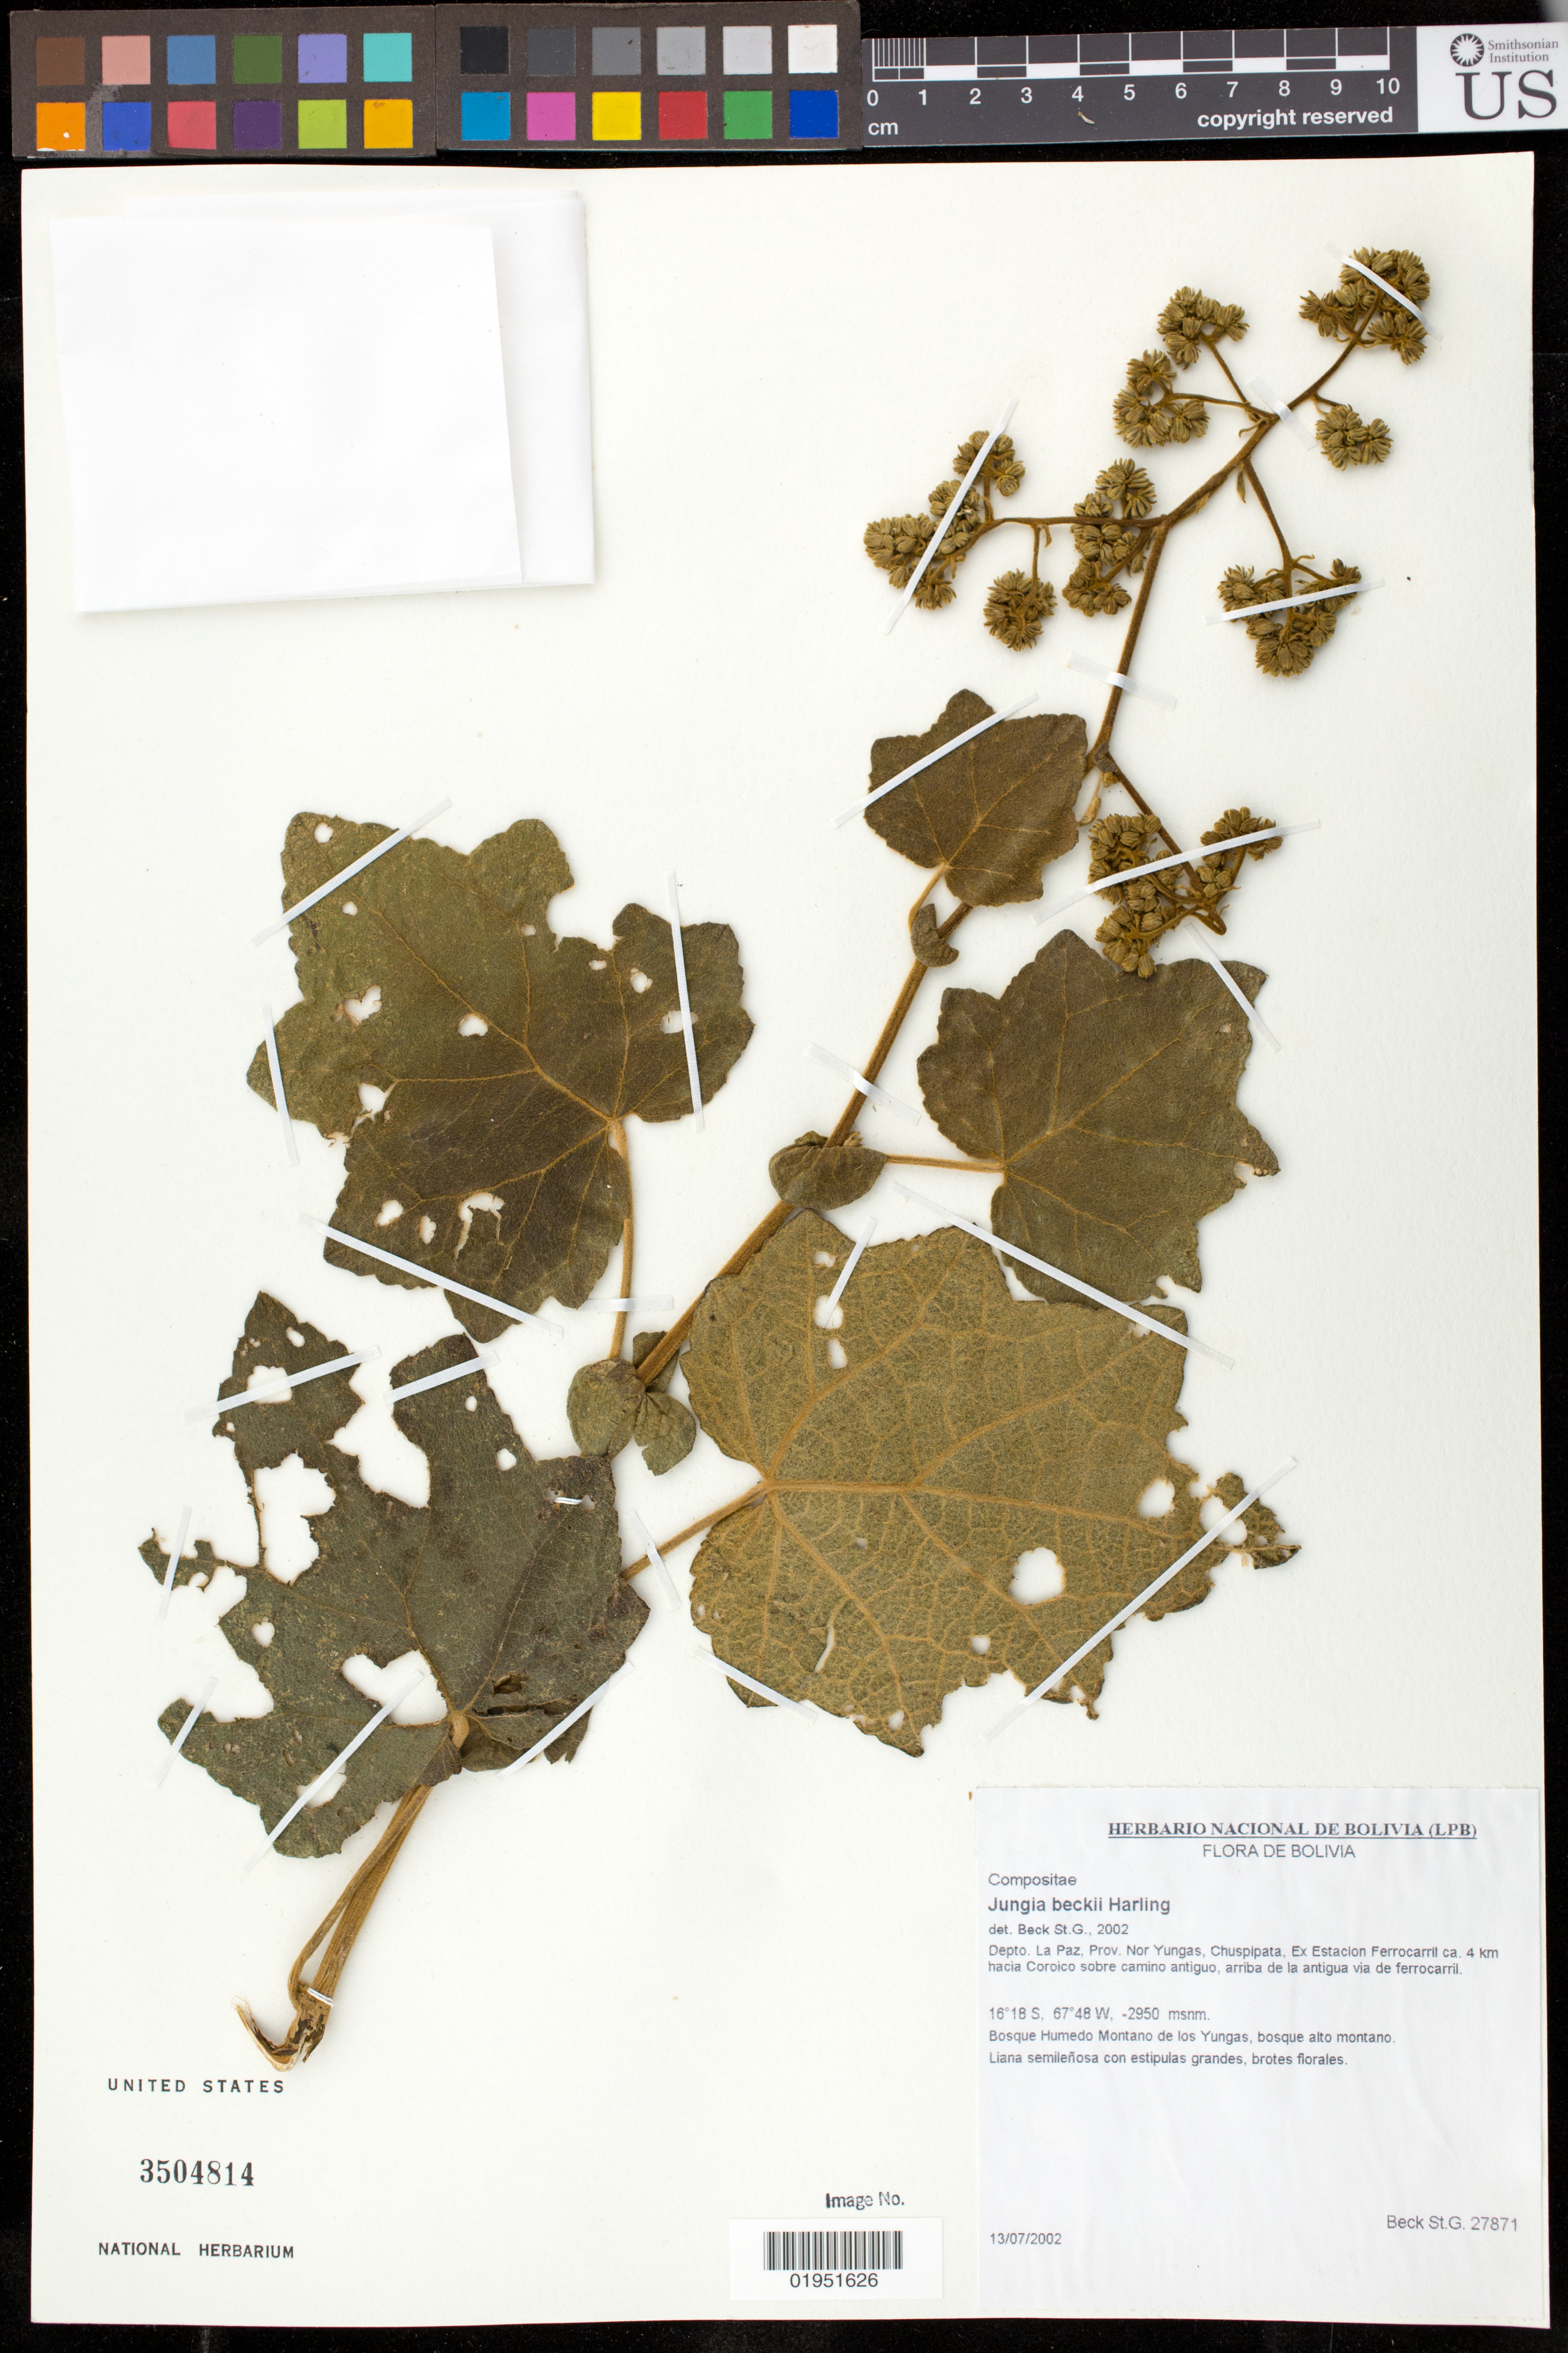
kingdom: Plantae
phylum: Tracheophyta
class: Magnoliopsida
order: Asterales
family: Asteraceae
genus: Jungia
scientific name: Jungia beckii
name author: Harling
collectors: S. G. Beck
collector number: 27871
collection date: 2002-07-13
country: Bolivia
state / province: La Paz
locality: Prov. Nor Yungas, Chuspipata, Ex Estacion Ferrocarril ca 4 km hacia Coroico sobre camino antiguo, arriba de la antigua via de ferrocarril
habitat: Bosque humedo montano de los Yungas, bosque alto montano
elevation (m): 2950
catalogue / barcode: US 3504814